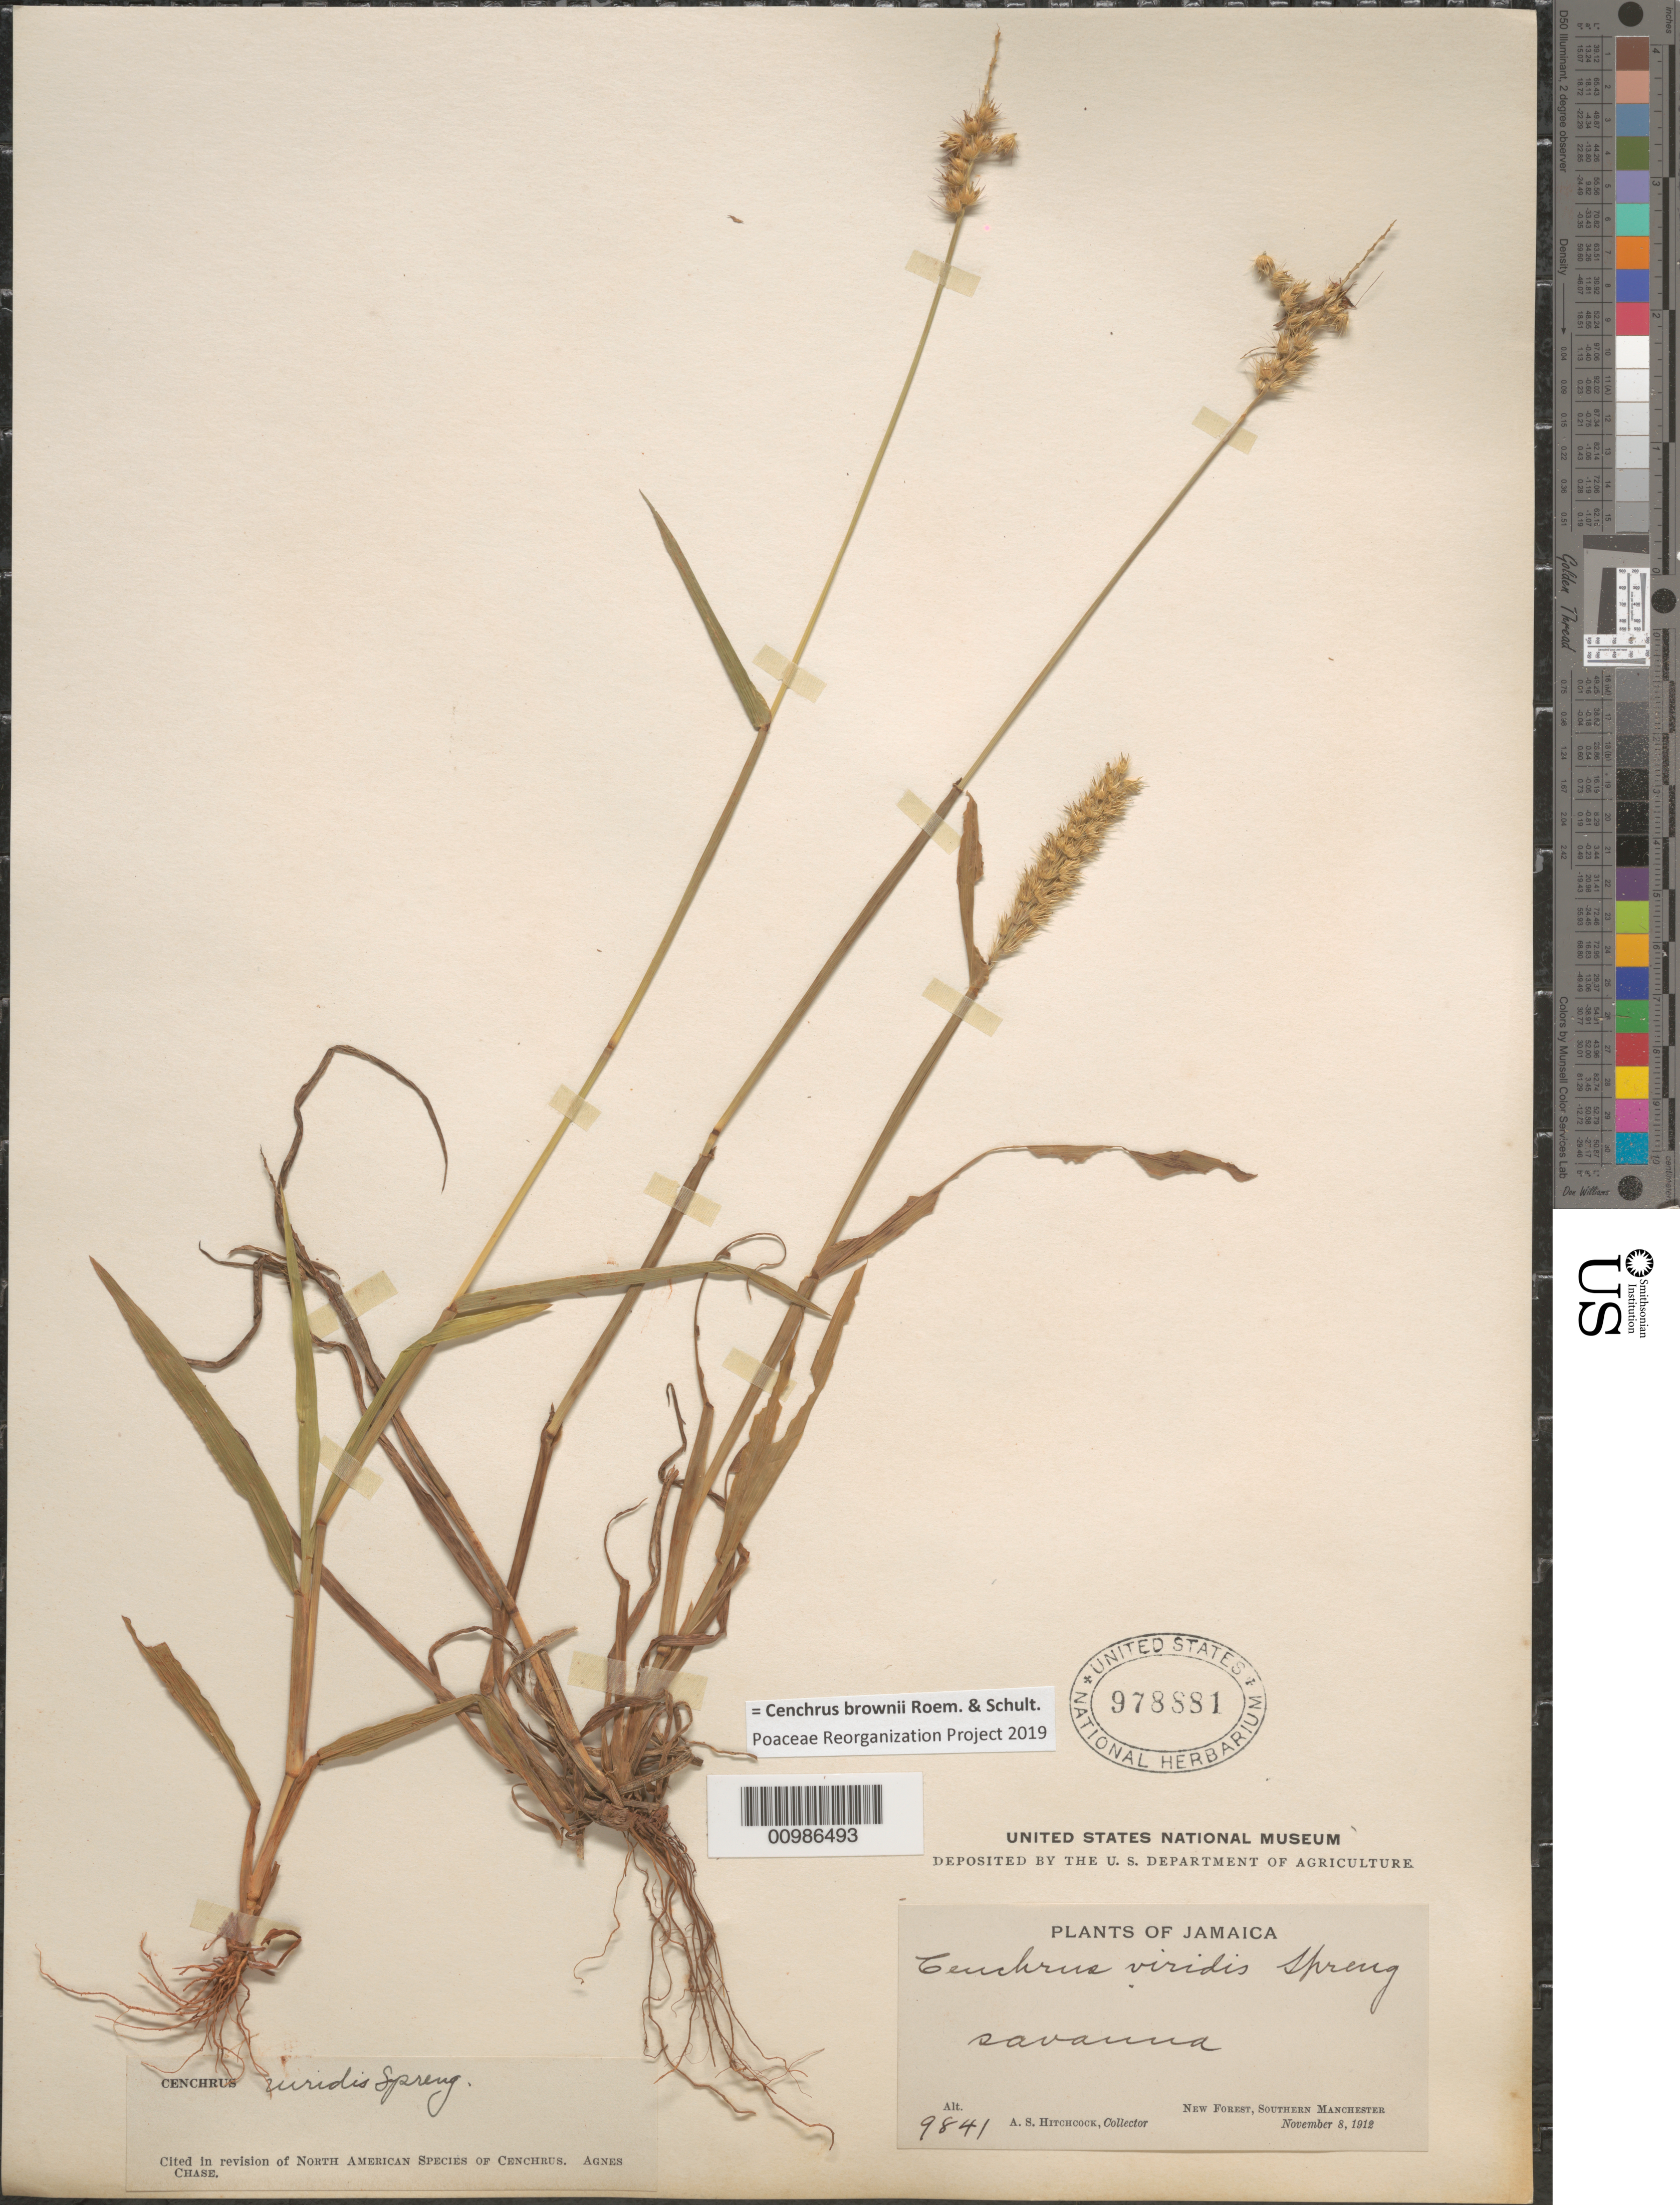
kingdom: Plantae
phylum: Tracheophyta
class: Liliopsida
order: Poales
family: Poaceae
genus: Cenchrus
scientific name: Cenchrus brownii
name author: Roem. & Schult.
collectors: A. S. Hitchcock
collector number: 9841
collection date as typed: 08 Nov 1912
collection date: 1912-11-08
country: Jamaica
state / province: Manchester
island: Jamaica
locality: New Forest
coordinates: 0 N, 0 E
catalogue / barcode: US 978881